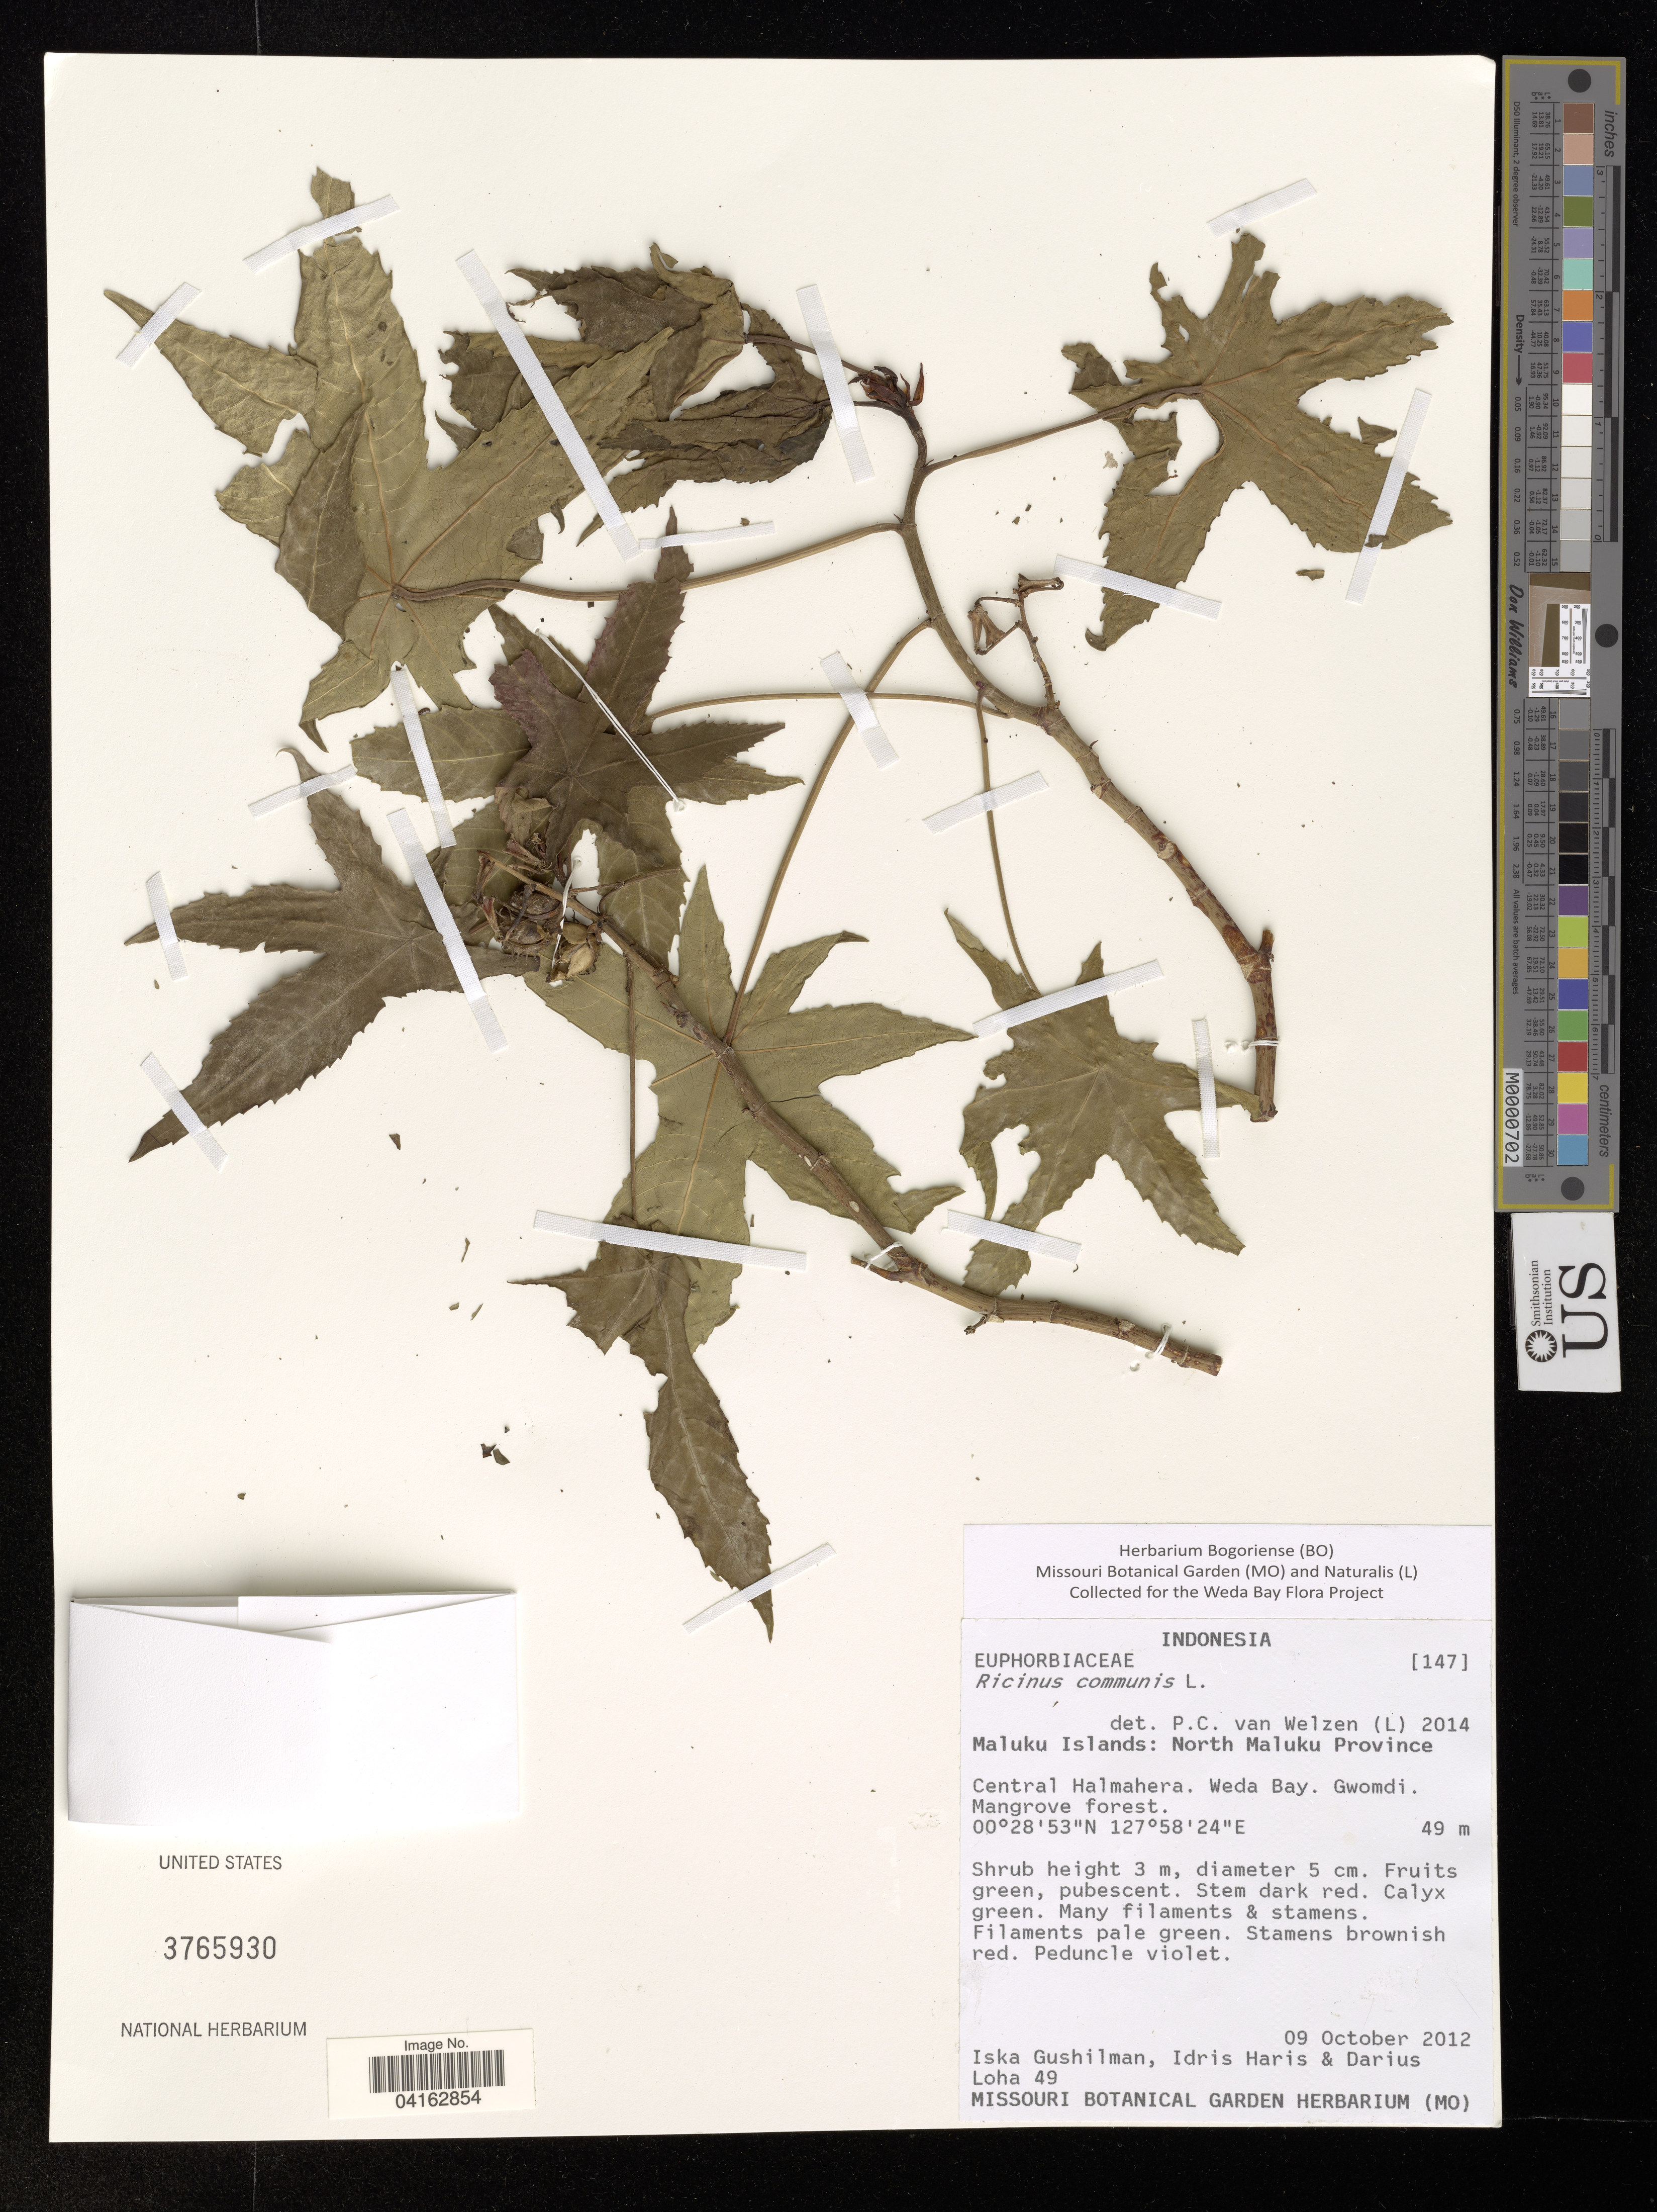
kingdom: Plantae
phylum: Tracheophyta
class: Magnoliopsida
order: Malpighiales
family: Euphorbiaceae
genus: Ricinus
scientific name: Ricinus communis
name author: L.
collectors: I. Gushilman, I. Haris & D. Loha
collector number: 49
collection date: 2012-10-09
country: Indonesia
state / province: Maluku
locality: Maluku Islands: North Maluku Province. Central Halmahera. Weda Bay. Gwomdi. Mangrove forest.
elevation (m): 49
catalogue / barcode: US 3765930